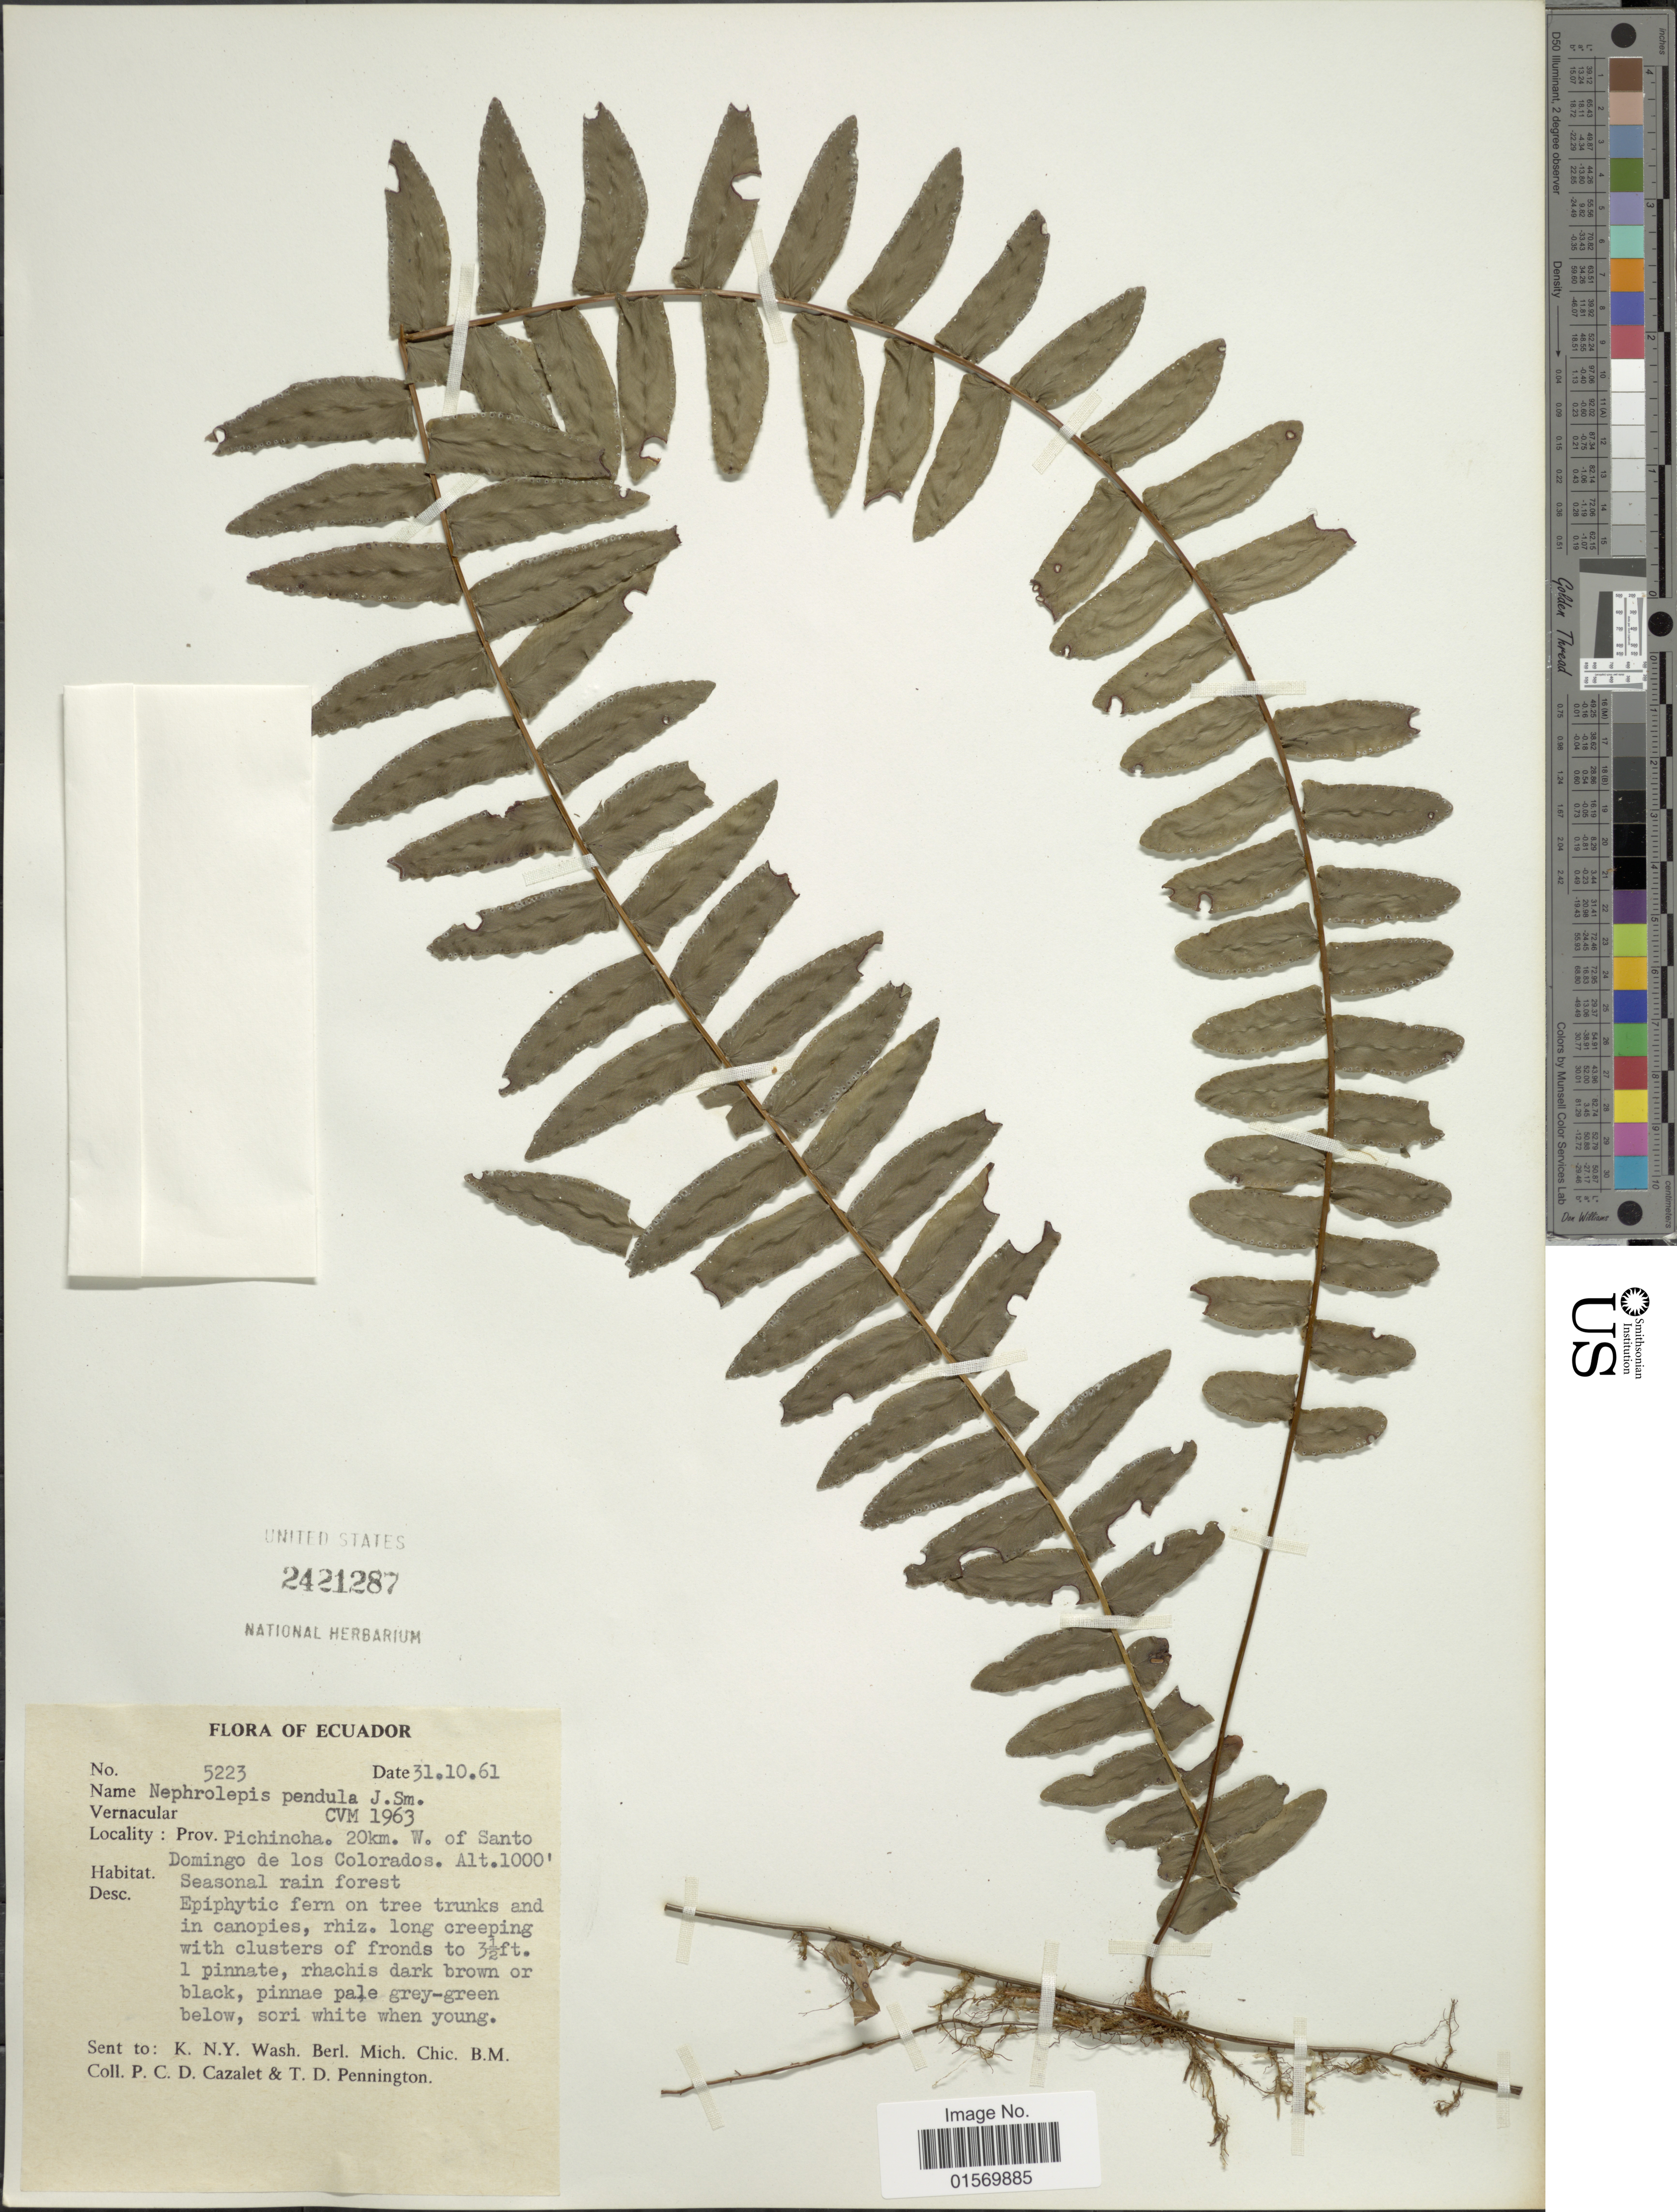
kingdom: Plantae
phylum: Tracheophyta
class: Polypodiopsida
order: Polypodiales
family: Nephrolepidaceae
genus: Nephrolepis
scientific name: Nephrolepis pendula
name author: (Raddi) J. Sm.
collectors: P. C. D. Cazalet & T. D. Pennington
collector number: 5223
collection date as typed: Transcribed d/m/y: 31/10/61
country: Ecuador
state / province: Pichincha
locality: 20 km. W. of Santo Domingo de los Colorados.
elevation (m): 305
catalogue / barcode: US 2421287